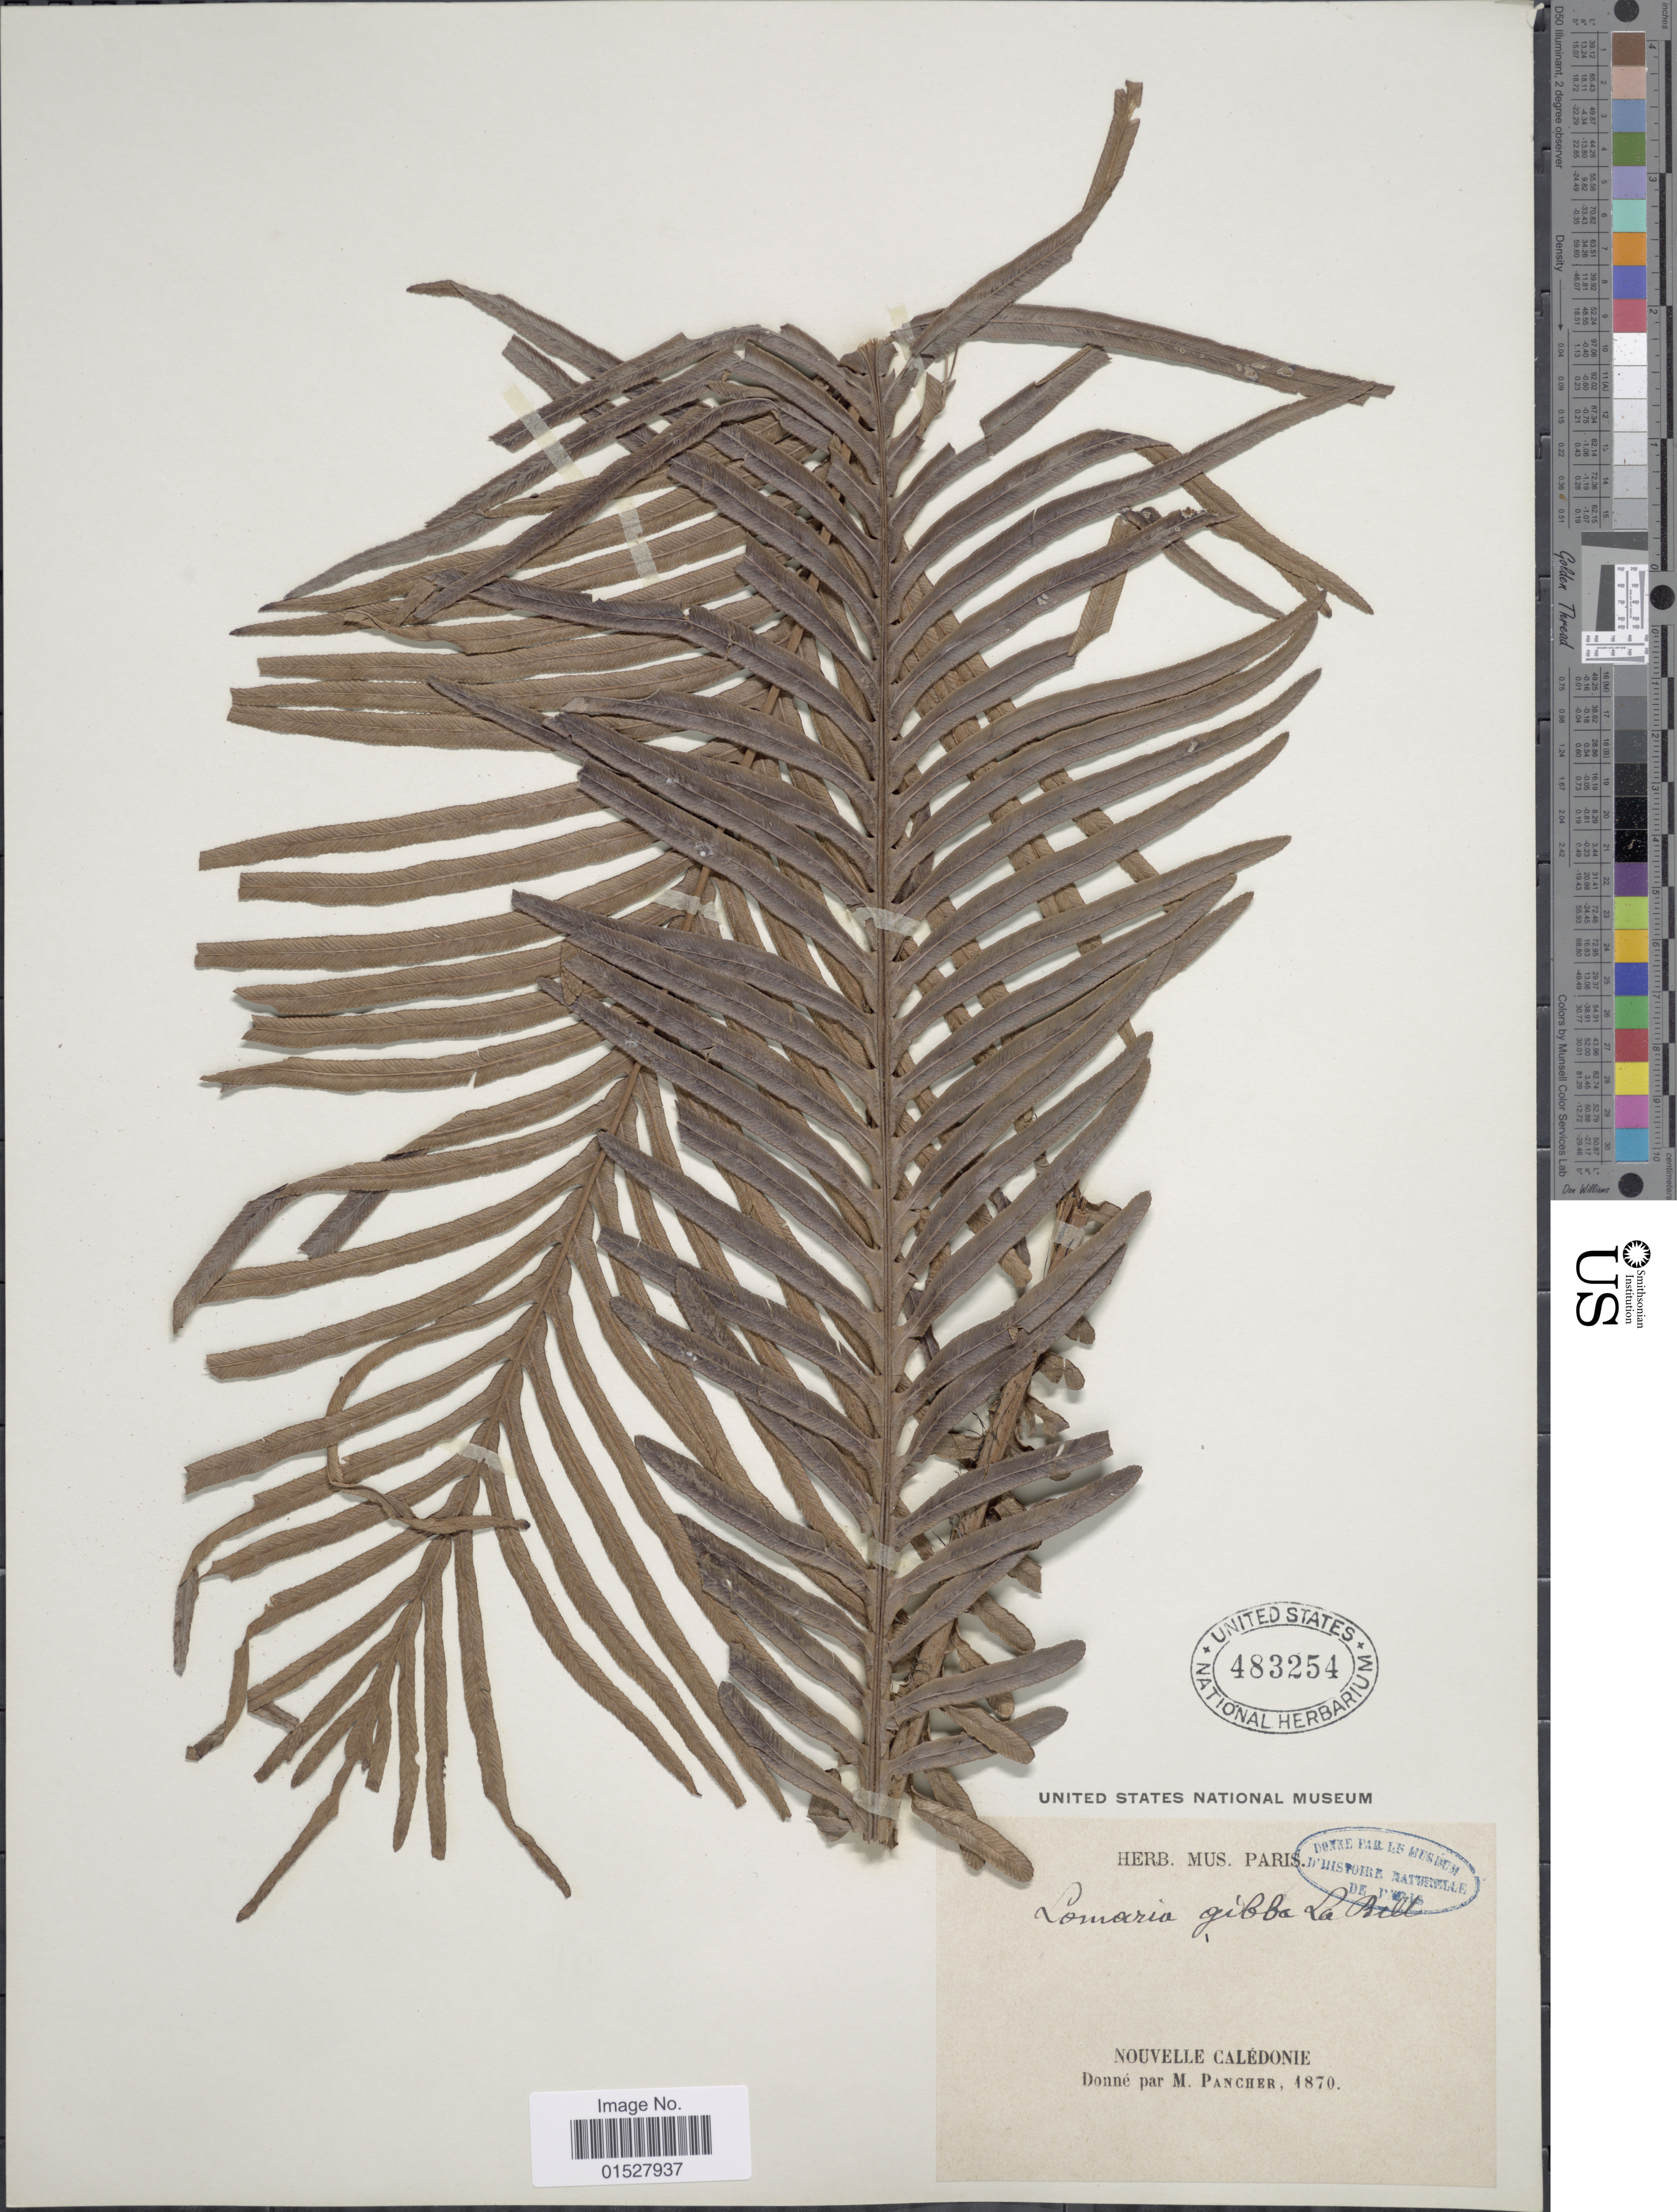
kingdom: Plantae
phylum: Tracheophyta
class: Polypodiopsida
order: Polypodiales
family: Blechnaceae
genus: Blechnum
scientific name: Blechnum gibbum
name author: (Labill.) Mett.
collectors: M. Pancher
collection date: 1870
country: New Caledonia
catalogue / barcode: US 483254